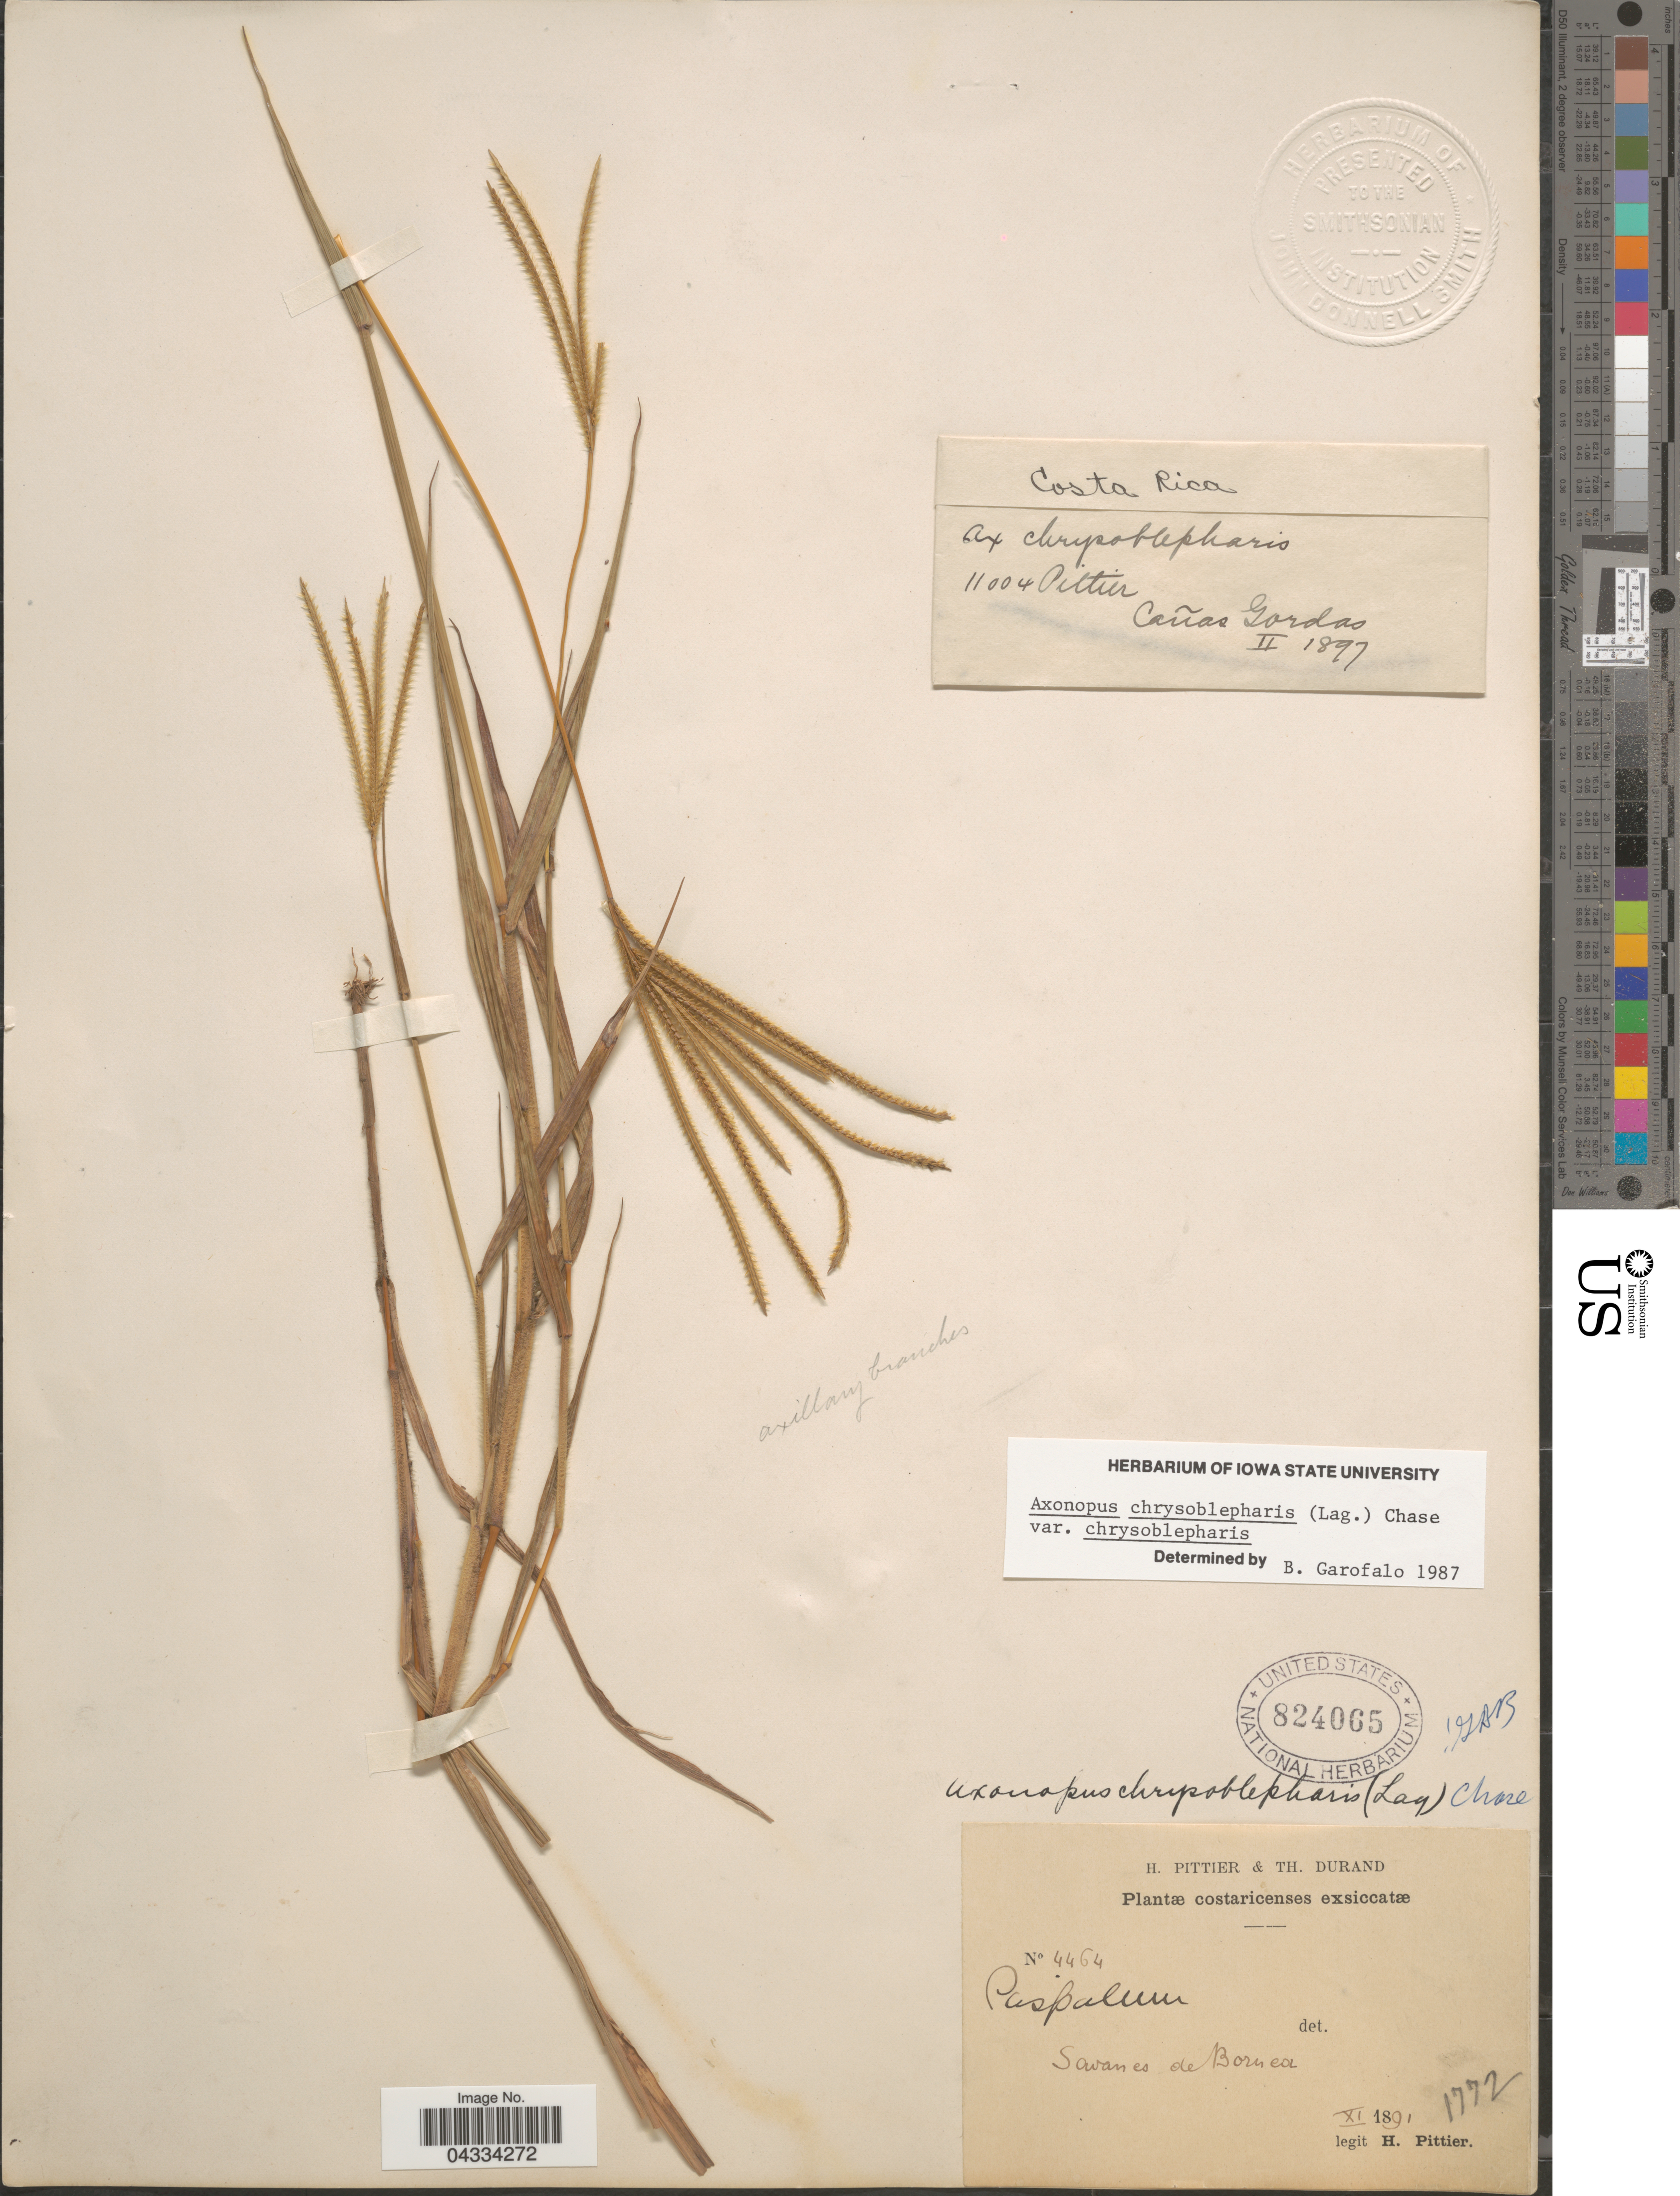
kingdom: Plantae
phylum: Tracheophyta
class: Liliopsida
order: Poales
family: Poaceae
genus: Axonopus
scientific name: Axonopus chrysoblepharis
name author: (Lag.) Chase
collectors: H. F. Pittier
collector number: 4464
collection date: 1891-11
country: Costa Rica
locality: Savanes de Boruca.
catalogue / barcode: US 824065